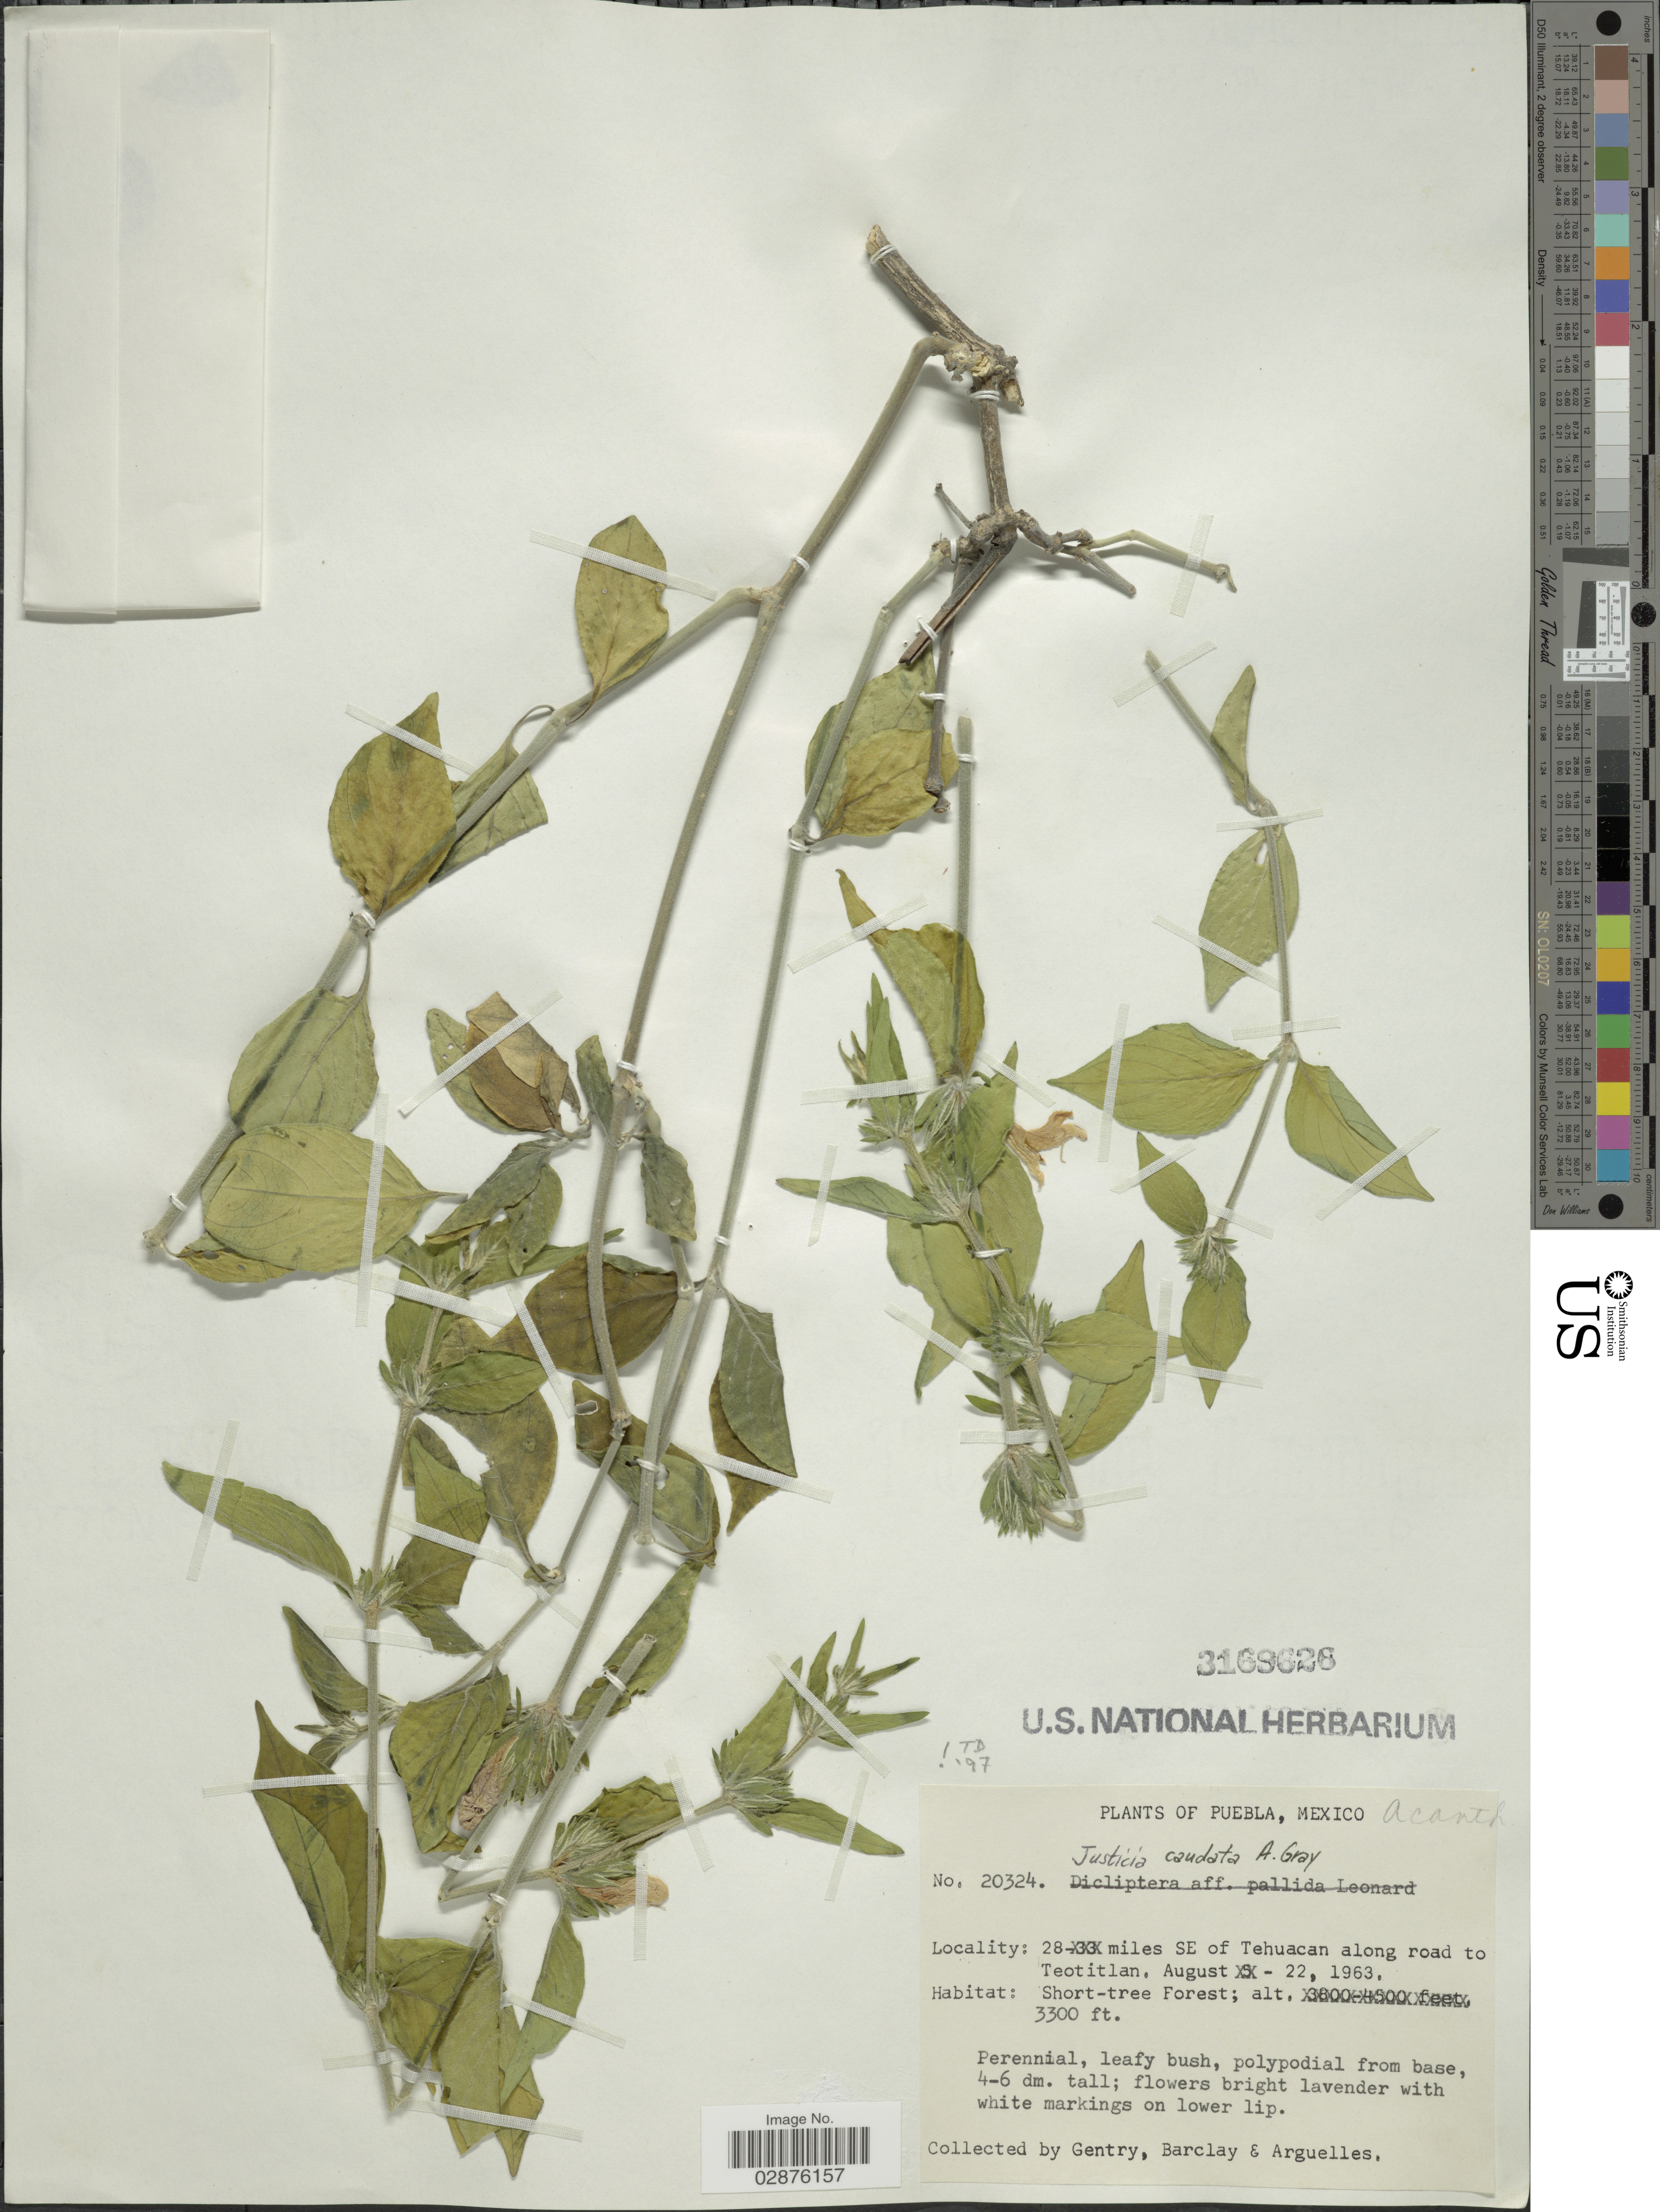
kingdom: Plantae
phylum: Tracheophyta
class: Magnoliopsida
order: Lamiales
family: Acanthaceae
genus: Justicia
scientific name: Justicia caudata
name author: A. Gray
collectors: Gentry, --, -- Barclay & Arguelles, --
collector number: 20324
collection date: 1963-08-22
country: Mexico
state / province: Puebla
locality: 28 miles SE of Tehuacan along road to Teotitlan.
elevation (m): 1006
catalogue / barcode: US 3169628